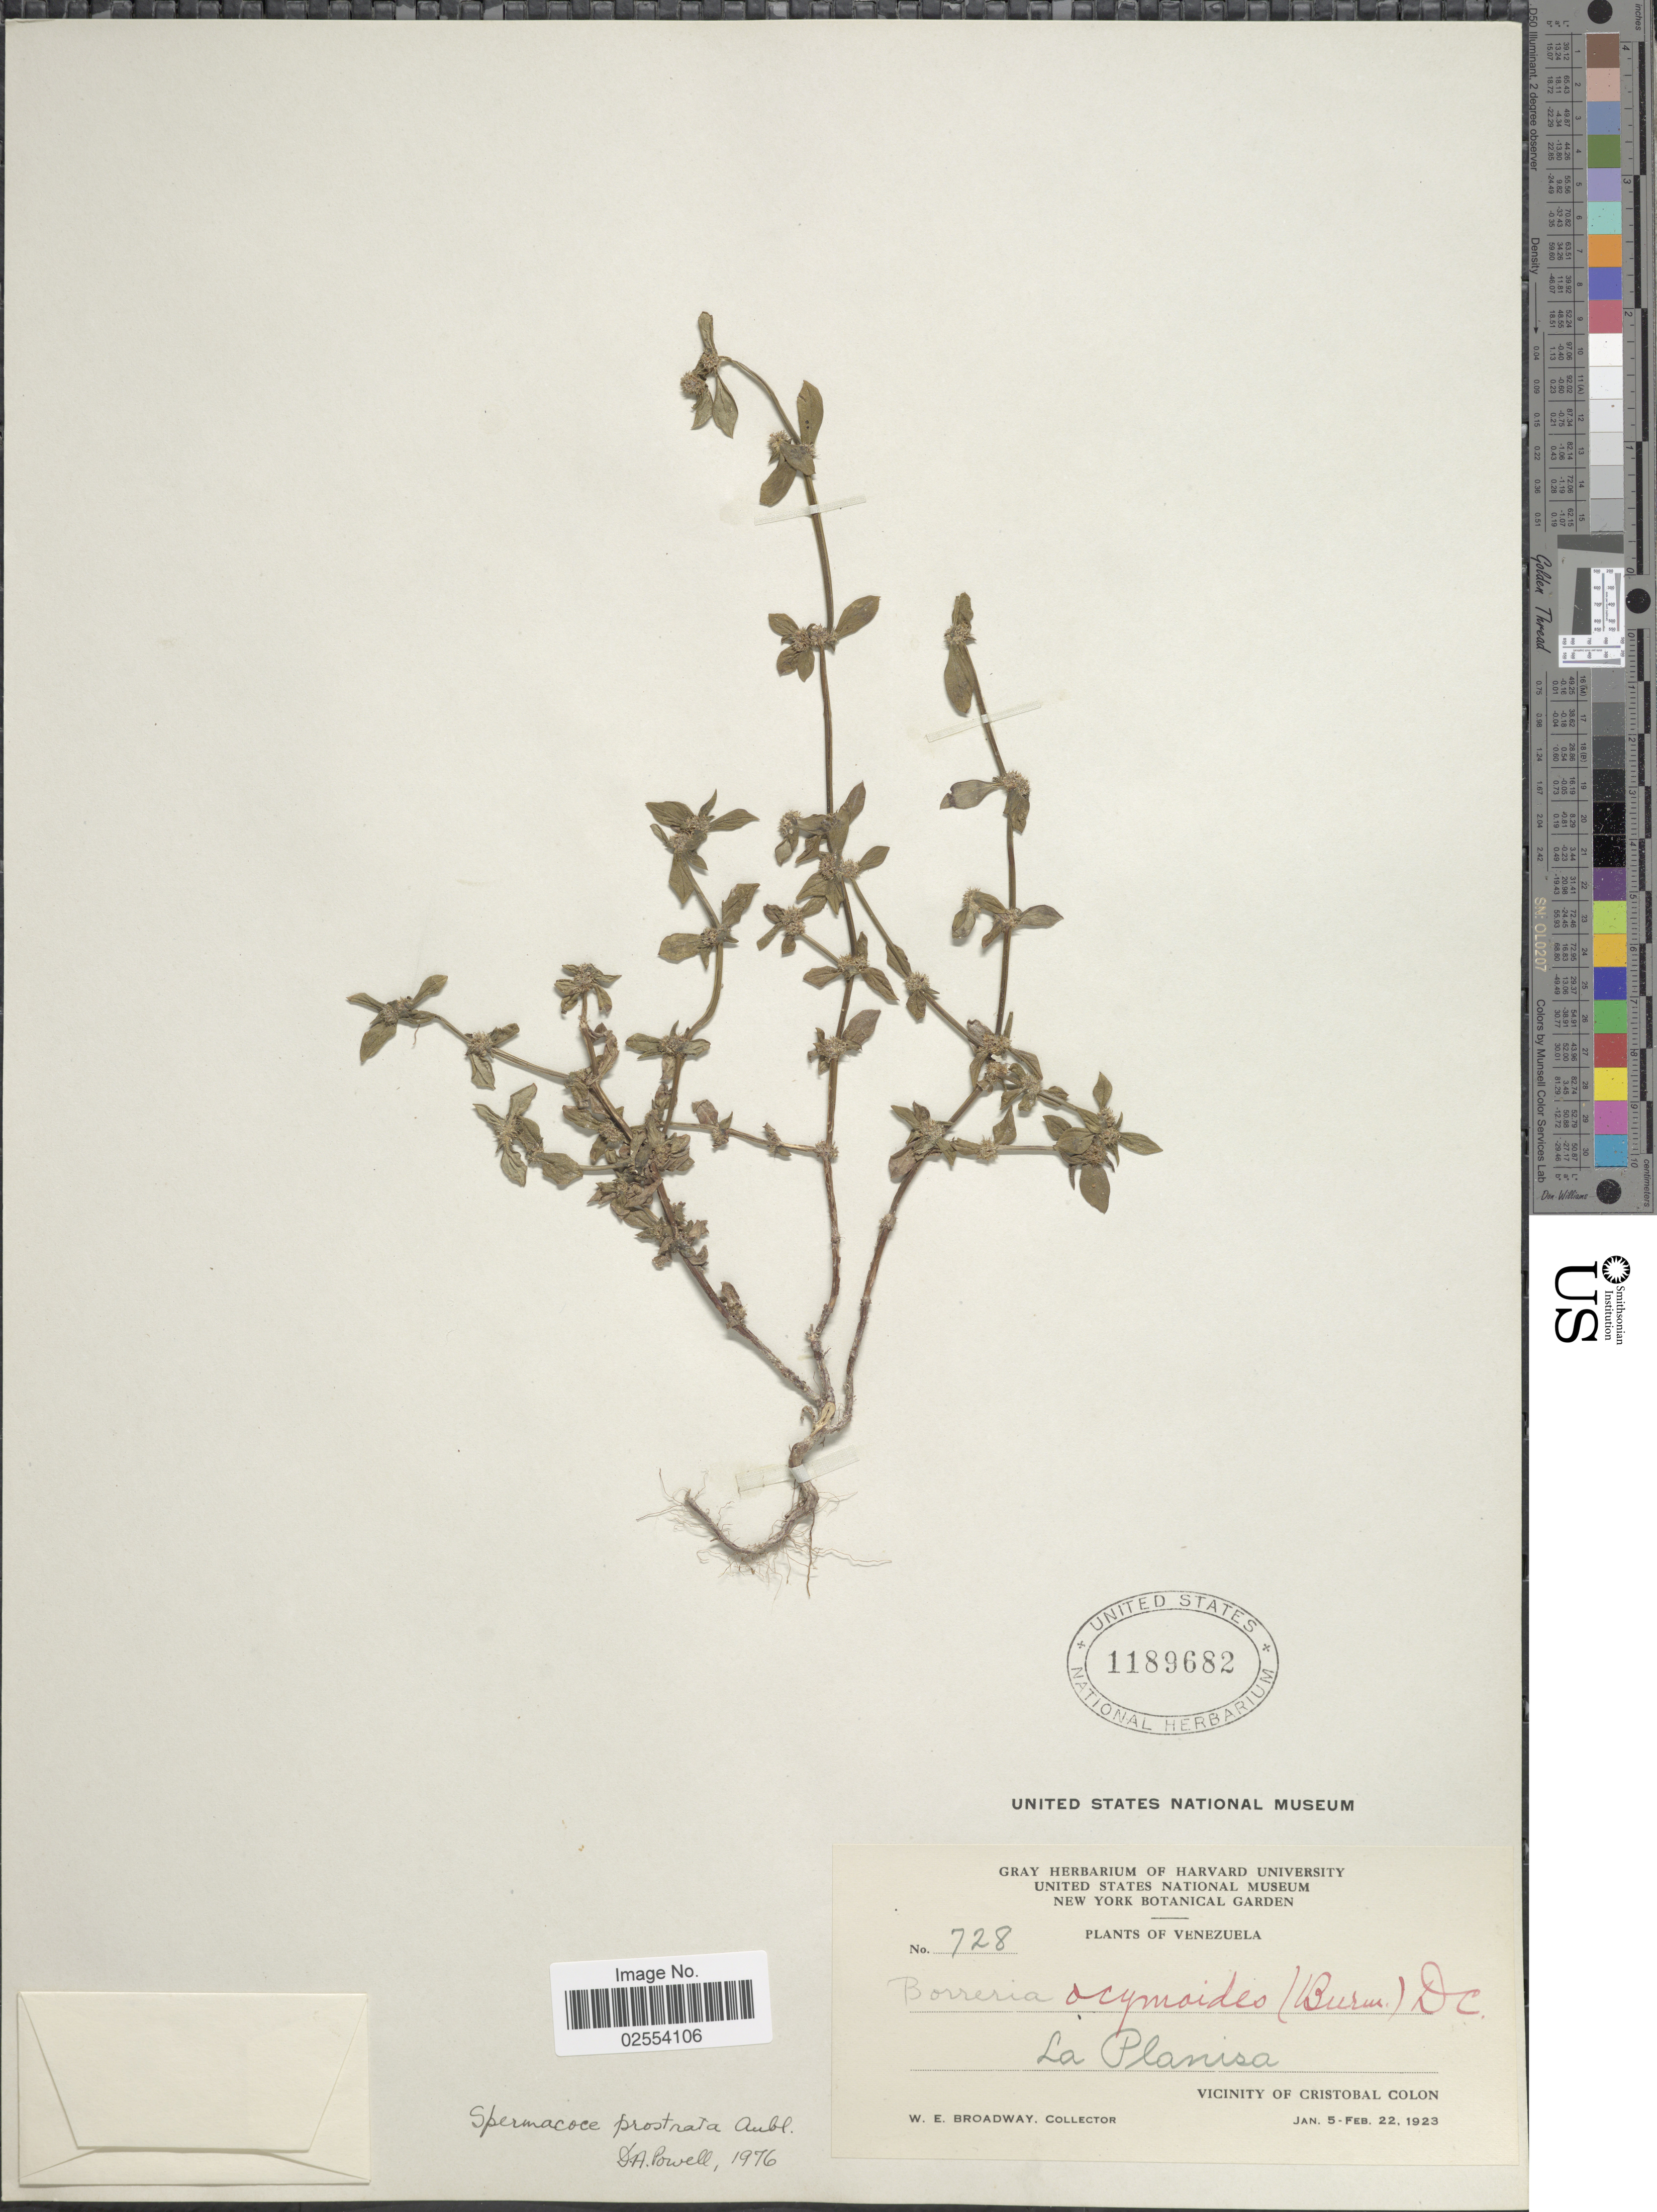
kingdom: Plantae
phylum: Tracheophyta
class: Magnoliopsida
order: Gentianales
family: Rubiaceae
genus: Spermacoce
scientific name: Spermacoce prostrata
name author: Aubl.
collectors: W. E. Broadway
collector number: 728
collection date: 1923-01-05/1923-02-22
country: Venezuela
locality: La Planisa, Vicinity of Cristobal Colon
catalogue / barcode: US 1189682